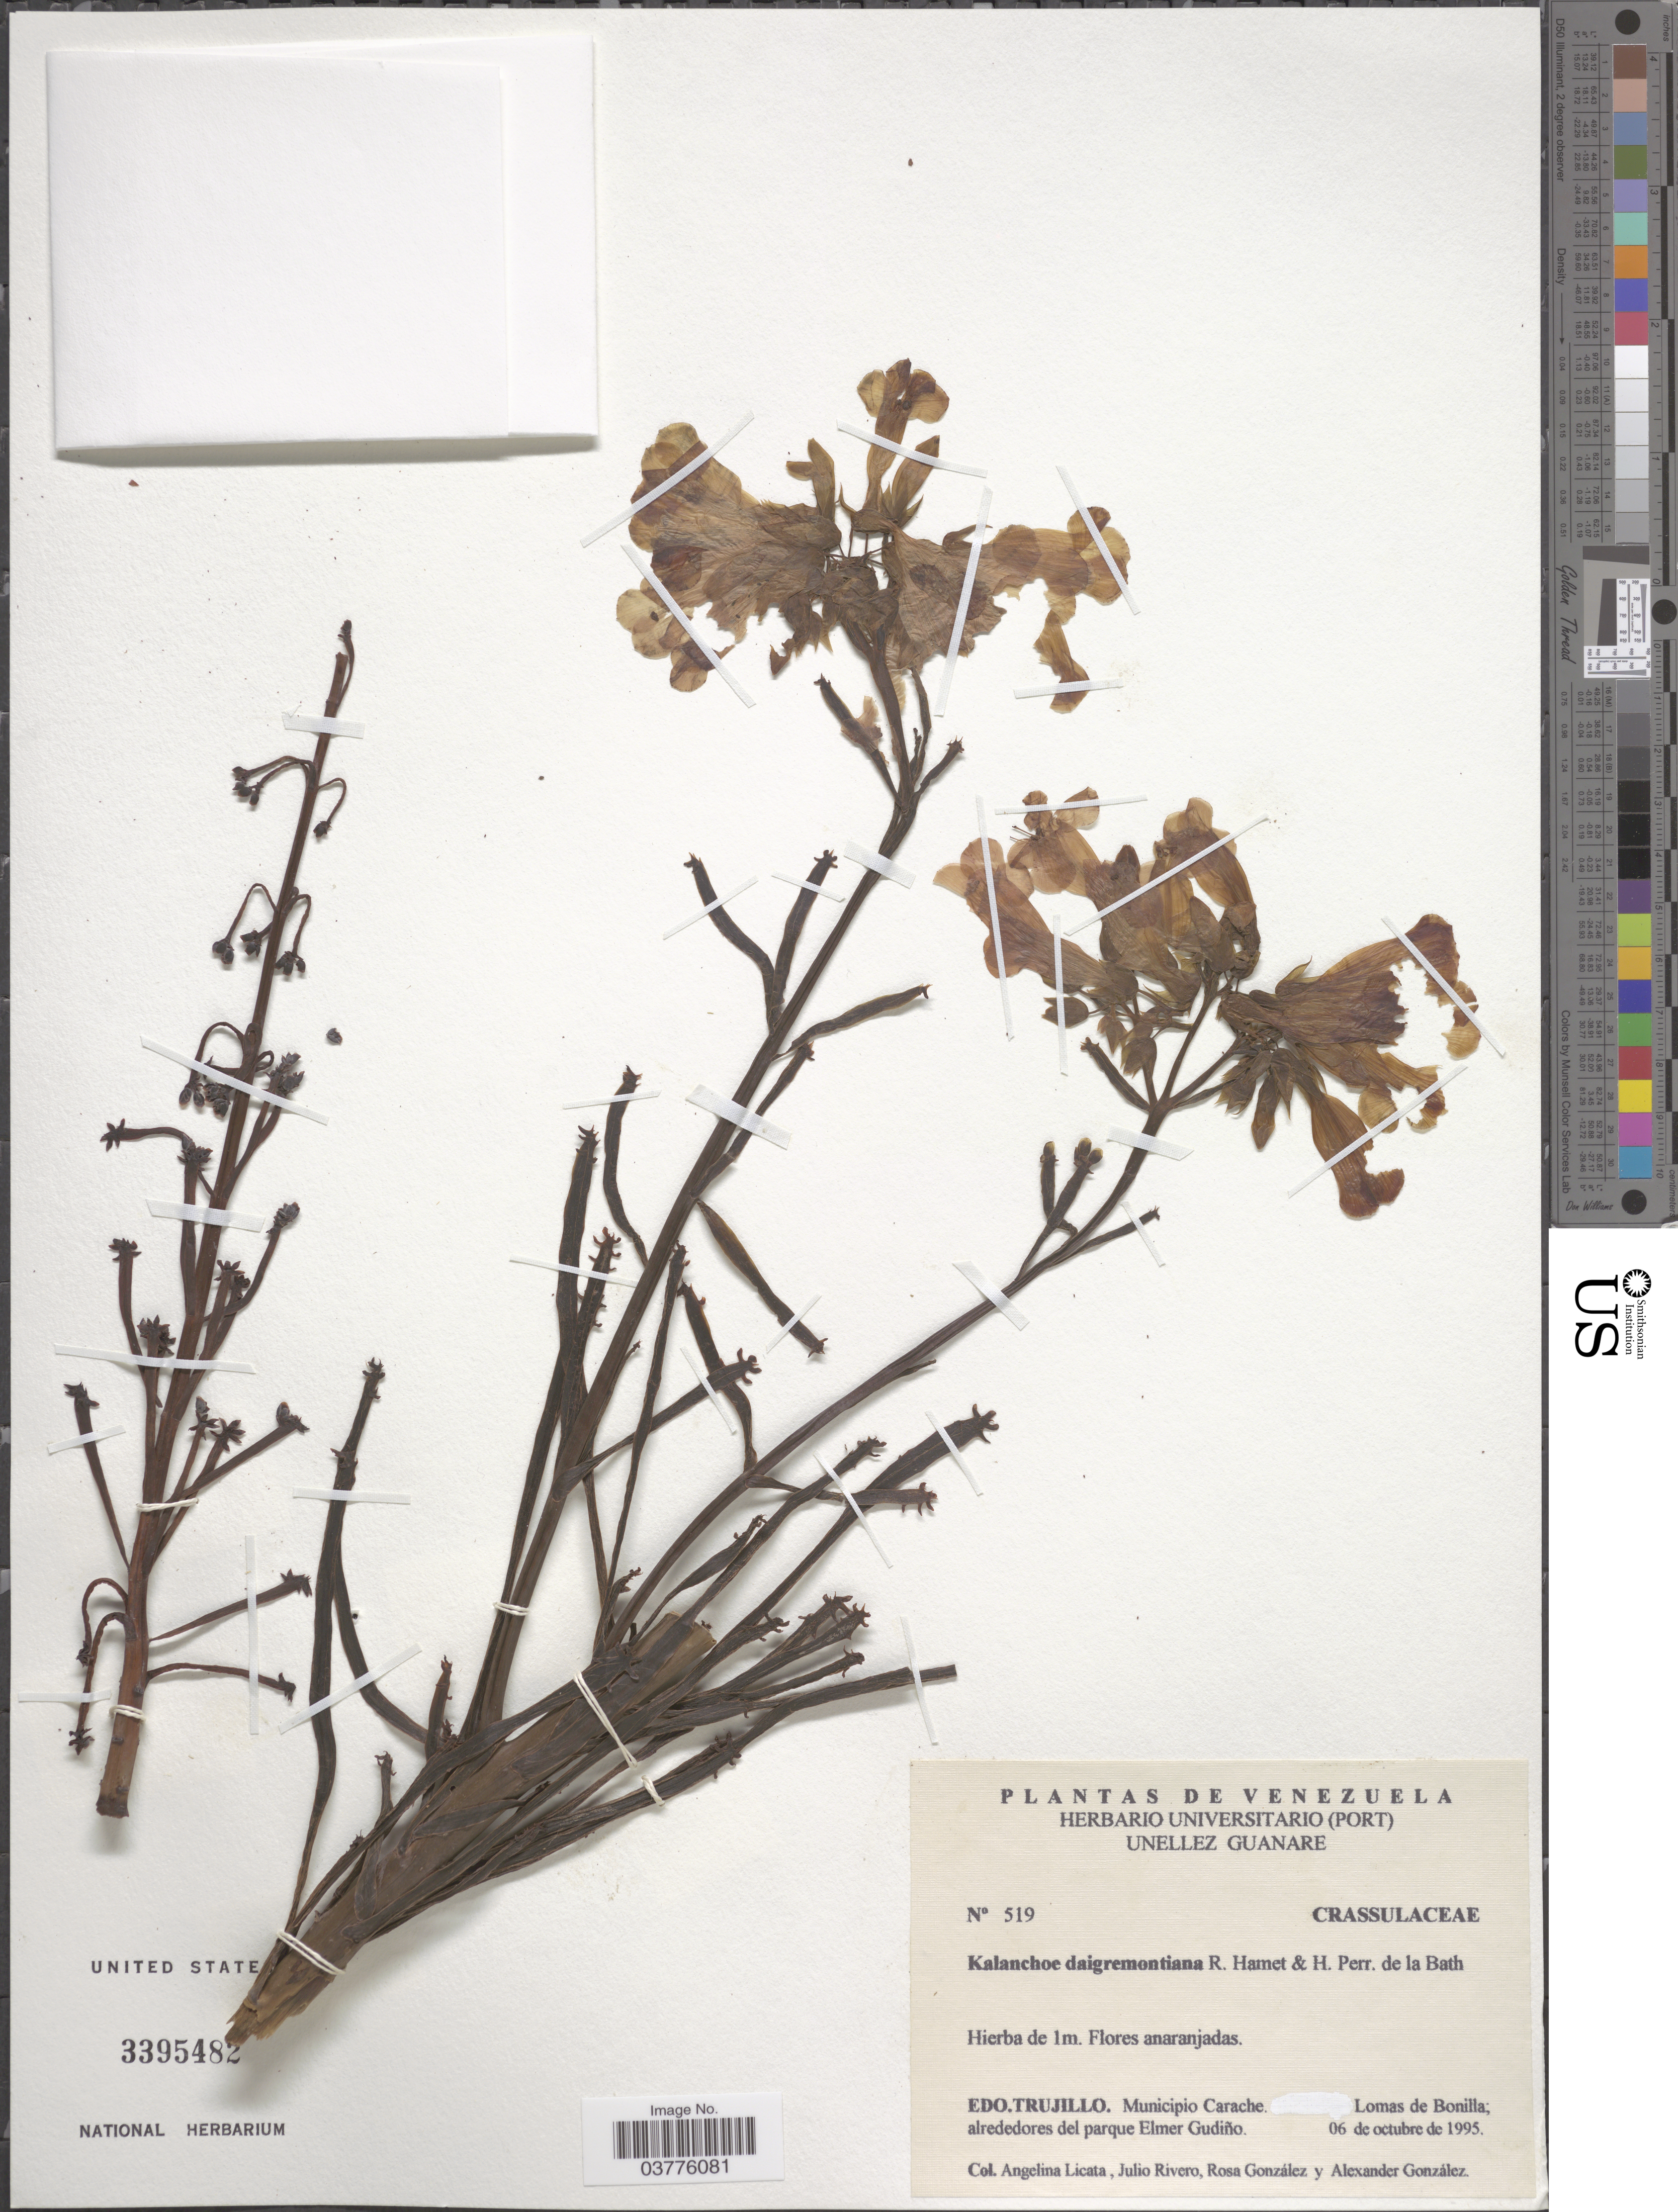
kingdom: Plantae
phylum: Tracheophyta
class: Magnoliopsida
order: Saxifragales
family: Crassulaceae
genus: Kalanchoe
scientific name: Kalanchoe daigremontiana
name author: Raym.-Hamet & H. Perrier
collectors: A. Licata, J. Rivero, R. González & A. C. González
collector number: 519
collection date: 1995-10-06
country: Venezuela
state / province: Trujillo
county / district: Carache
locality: Lomas de Bonilla; alrededores del parque Elmer Gudiño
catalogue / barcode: US 3395482